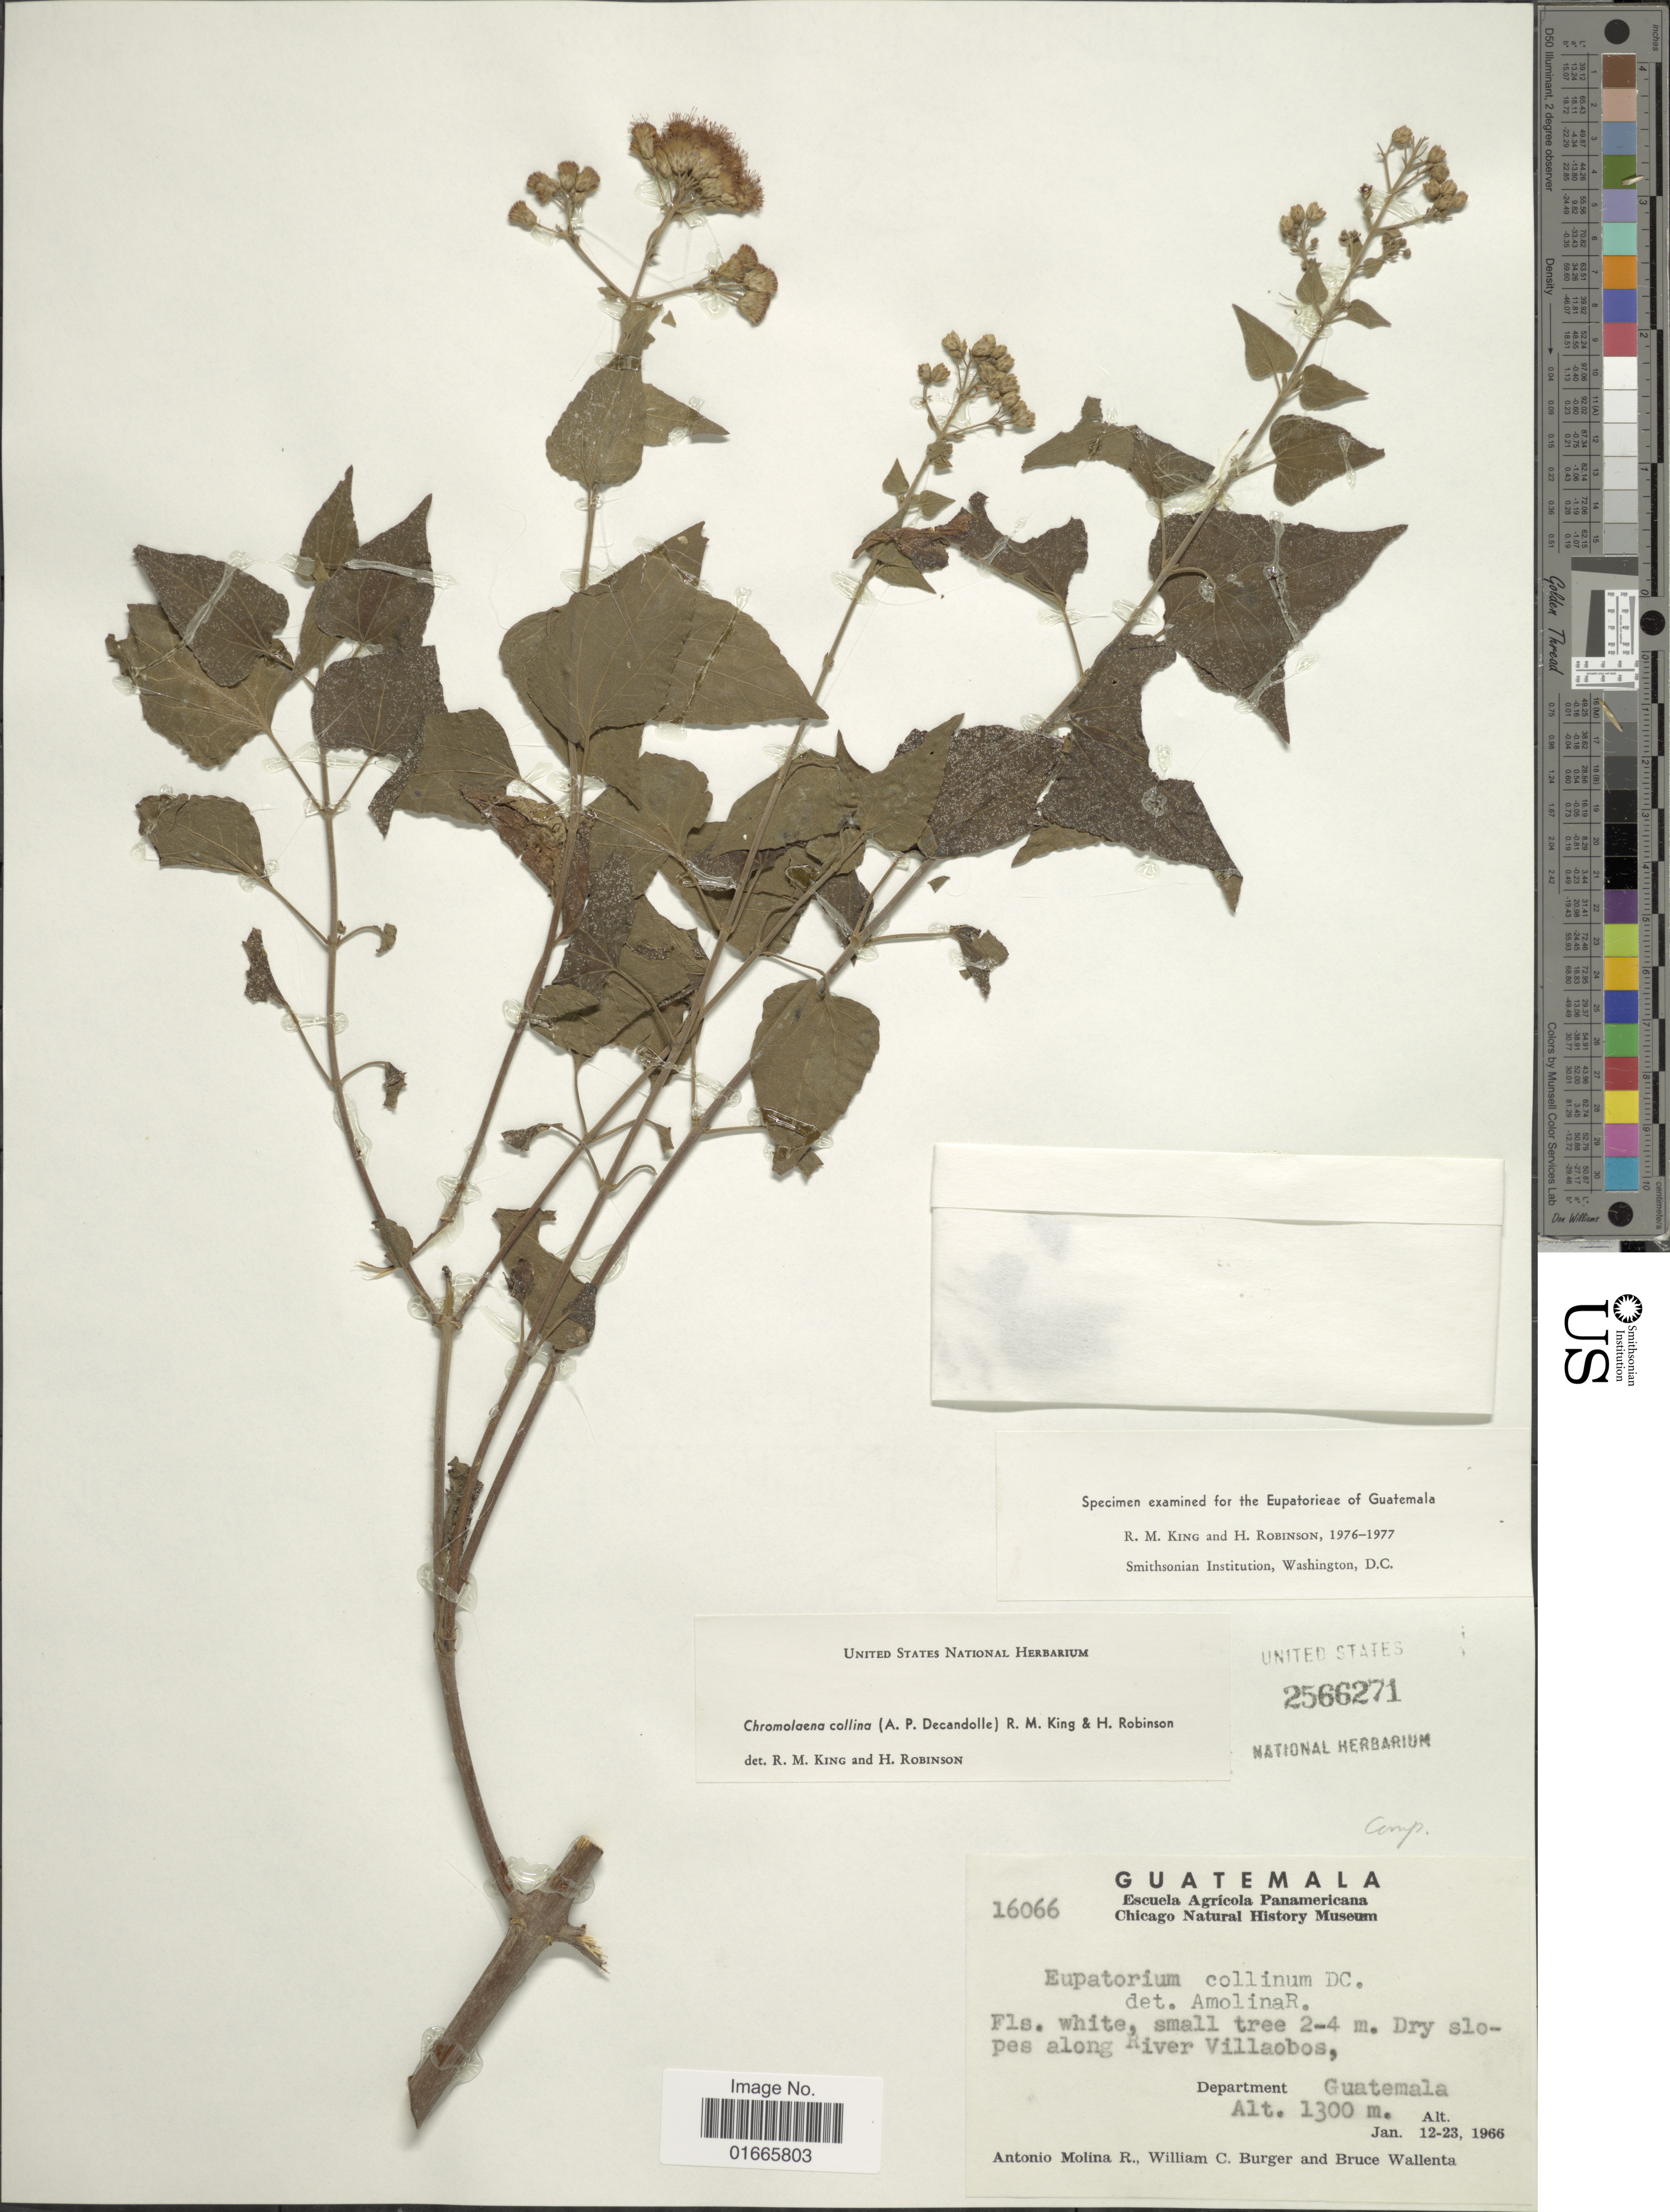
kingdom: Plantae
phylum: Tracheophyta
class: Magnoliopsida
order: Asterales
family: Asteraceae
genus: Chromolaena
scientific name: Chromolaena collina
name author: (DC.) R.M. King & H. Rob.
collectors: A. Molina R., W. Burger & B. Wallenta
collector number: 16066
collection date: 1966-01-12/1966-01-23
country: Guatemala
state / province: Guatemala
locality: Along River Villaobos, Department Guatermala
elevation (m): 1300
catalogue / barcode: US 2566271